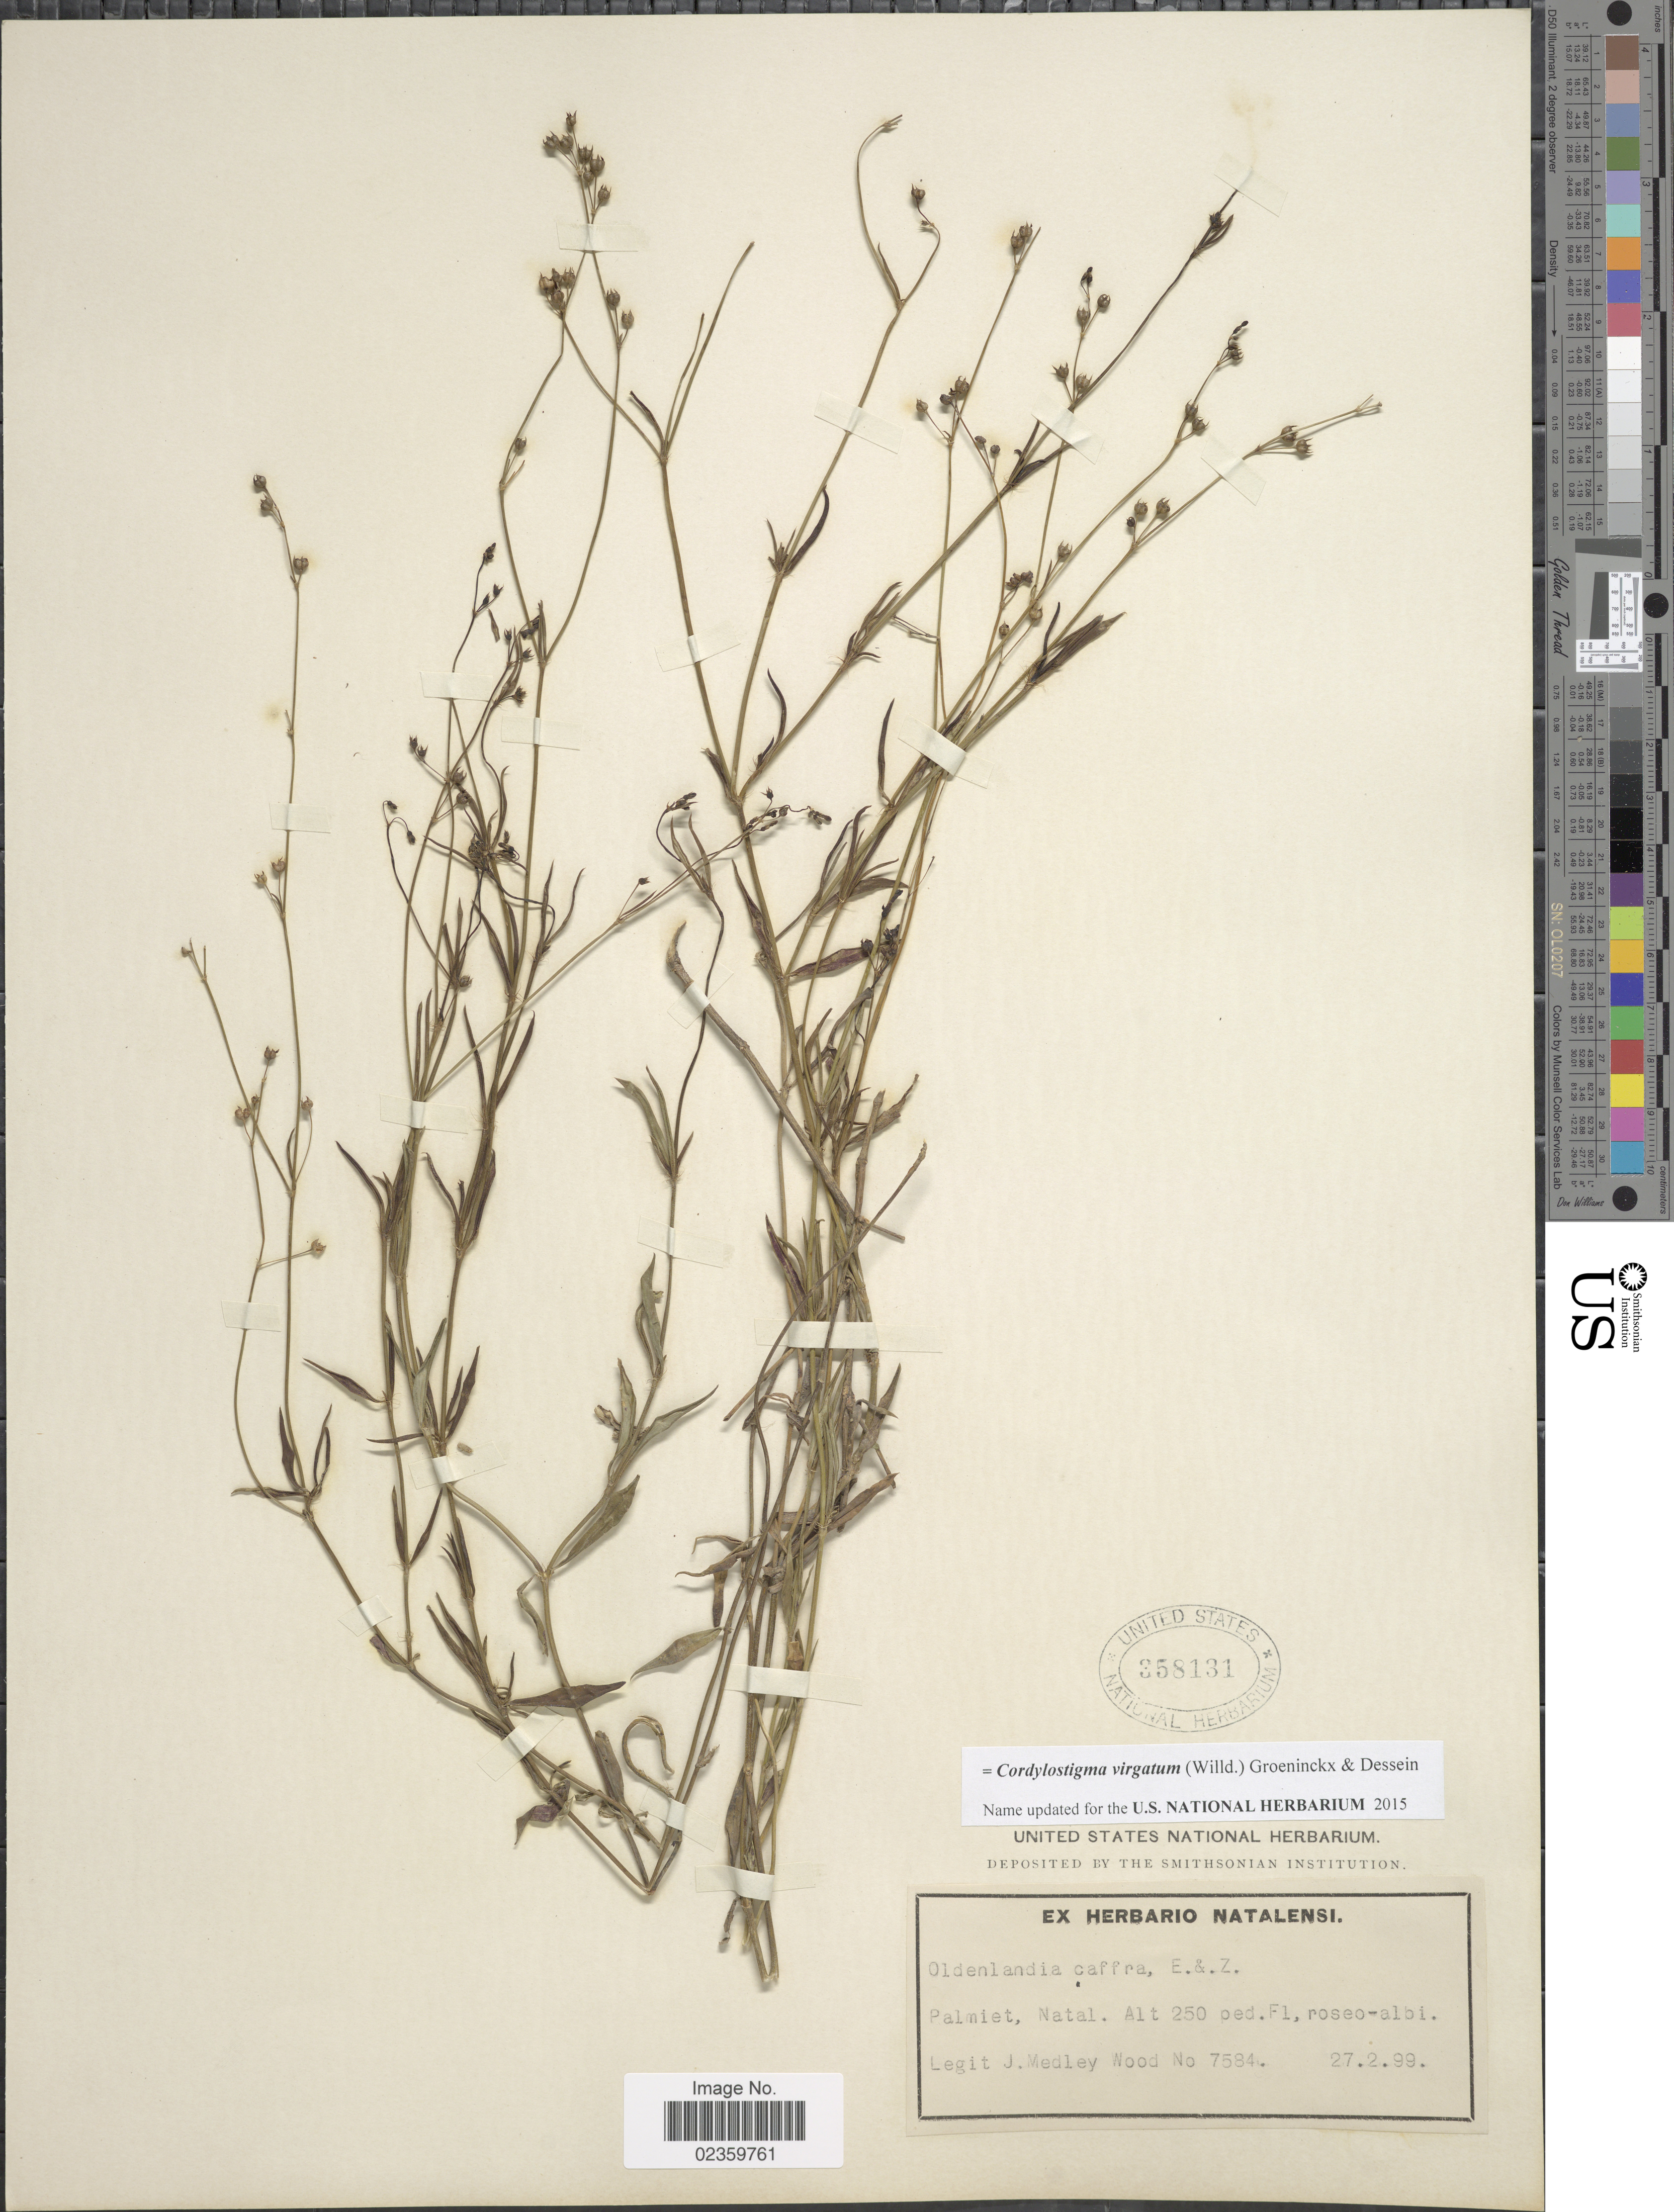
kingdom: Plantae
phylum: Tracheophyta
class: Magnoliopsida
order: Gentianales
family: Rubiaceae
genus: Cordylostigma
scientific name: Cordylostigma virgatum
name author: (Willd.) Groeninckx & Dessein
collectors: J. Medley Wood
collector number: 7584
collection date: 1899-02-27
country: South Africa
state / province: KwaZulu-Natal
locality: Palmiet, Natal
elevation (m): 76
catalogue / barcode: US 358131